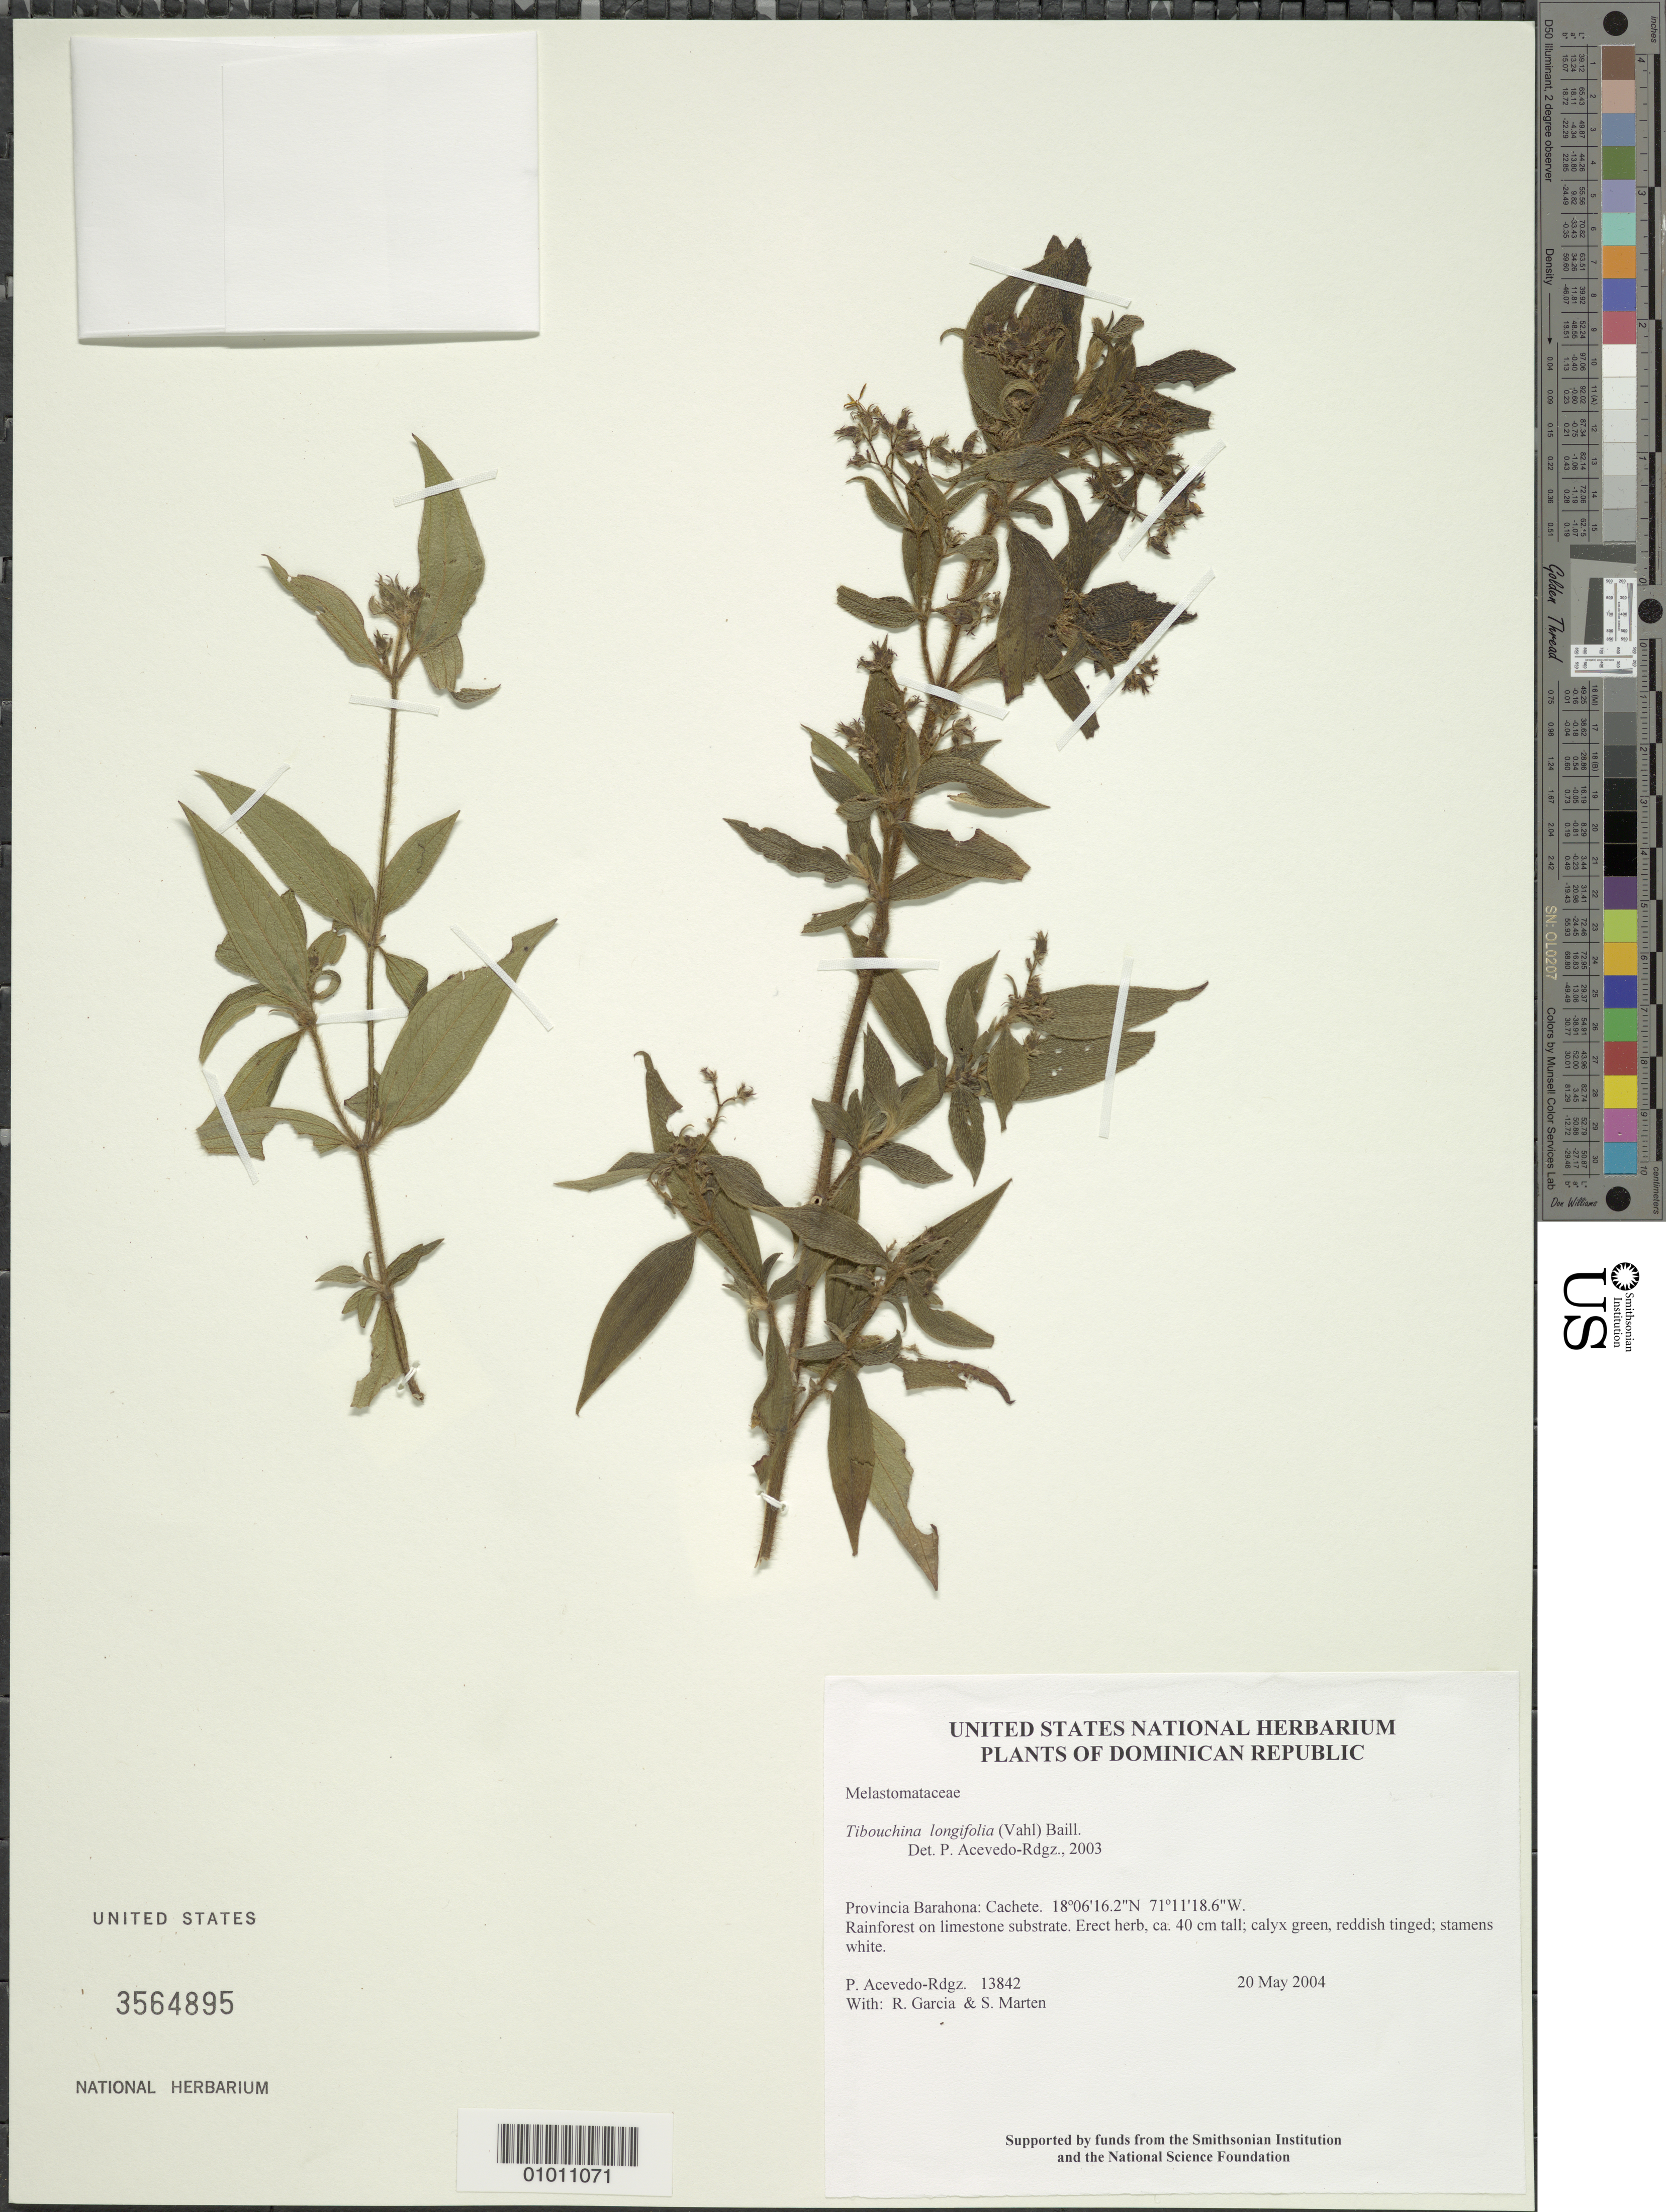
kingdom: Plantae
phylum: Tracheophyta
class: Magnoliopsida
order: Myrtales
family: Melastomataceae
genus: Chaetogastra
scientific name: Chaetogastra longifolia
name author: (Vahl) DC.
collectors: P. Acevedo-Rodr., R. G. García & S. Marten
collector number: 13842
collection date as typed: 20 May 2004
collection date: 2004-05-20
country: Dominican Republic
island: Hispaniola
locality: Provincia Barahona: Cachete.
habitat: Rainforest on limestone substrate.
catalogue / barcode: US 3564895